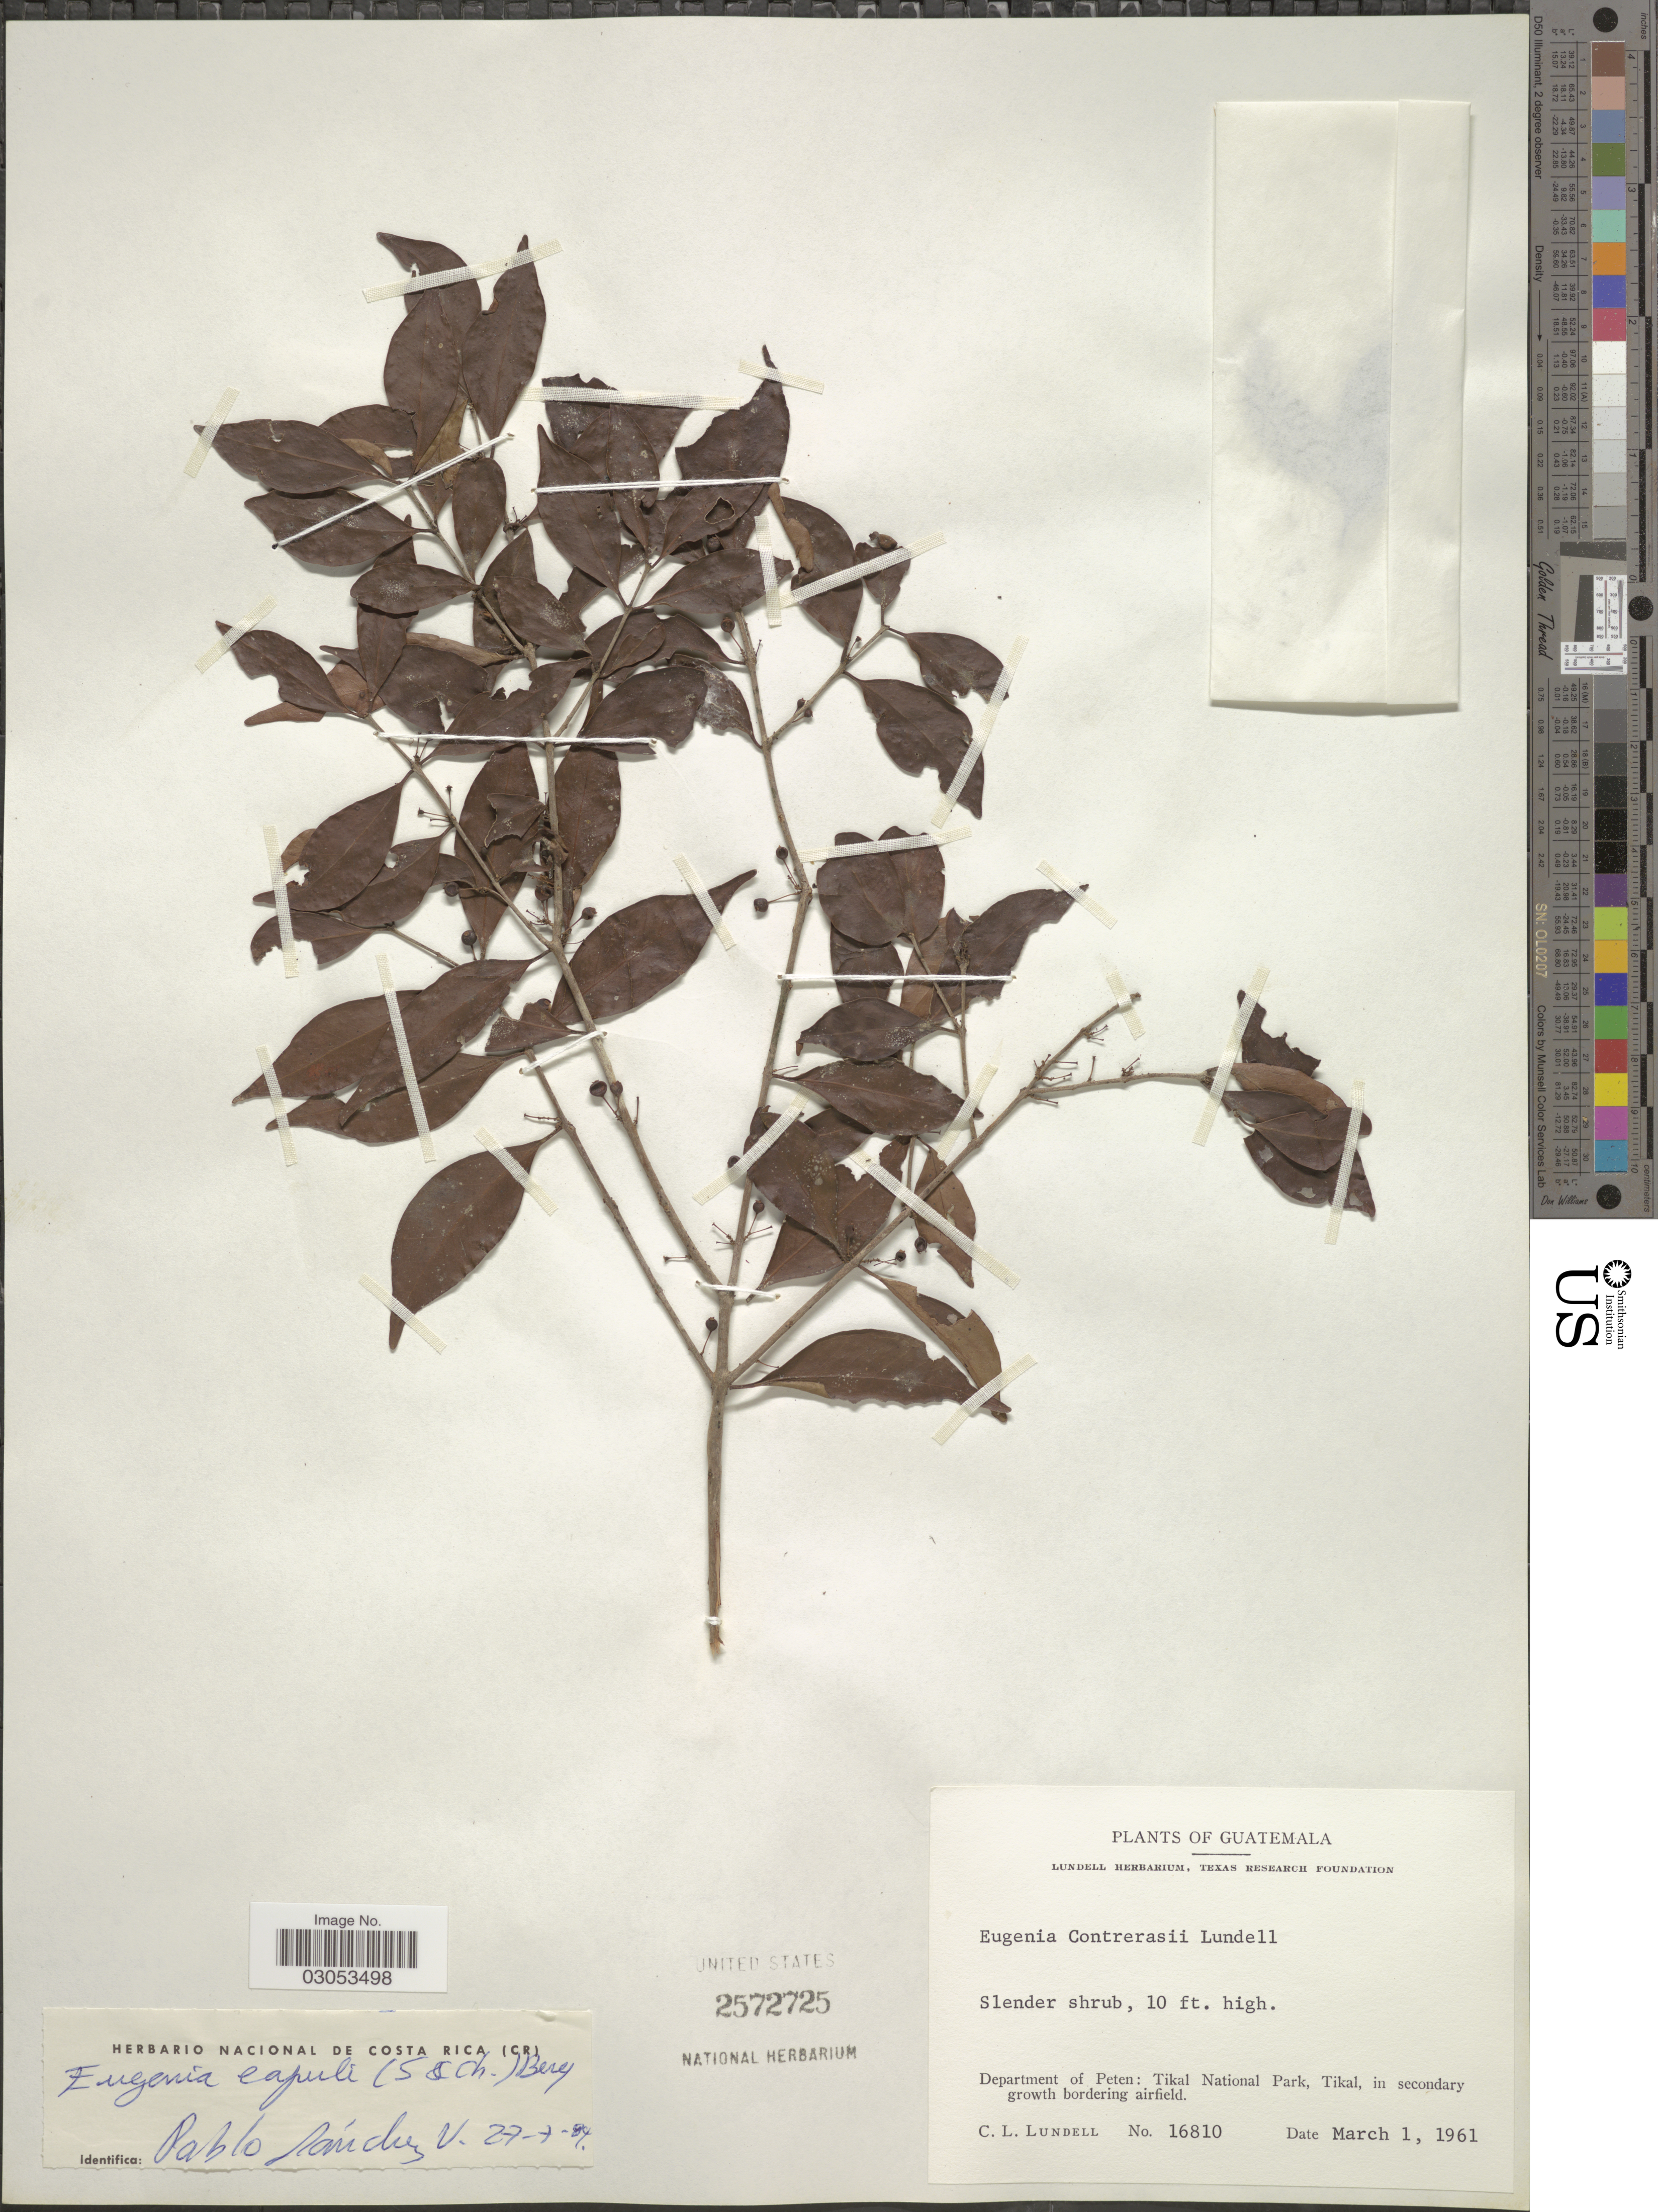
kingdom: Plantae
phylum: Tracheophyta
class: Magnoliopsida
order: Myrtales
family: Myrtaceae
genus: Eugenia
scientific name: Eugenia capuli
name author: (Schltdl. & Cham.) Hook. & Arn.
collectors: C. L. Lundell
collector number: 16810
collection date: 1961-03-01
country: Guatemala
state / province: El Petén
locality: Department of Peten: Tikal National Park, Tikal, in secondary growth bordering airfield.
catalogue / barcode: US 2572725